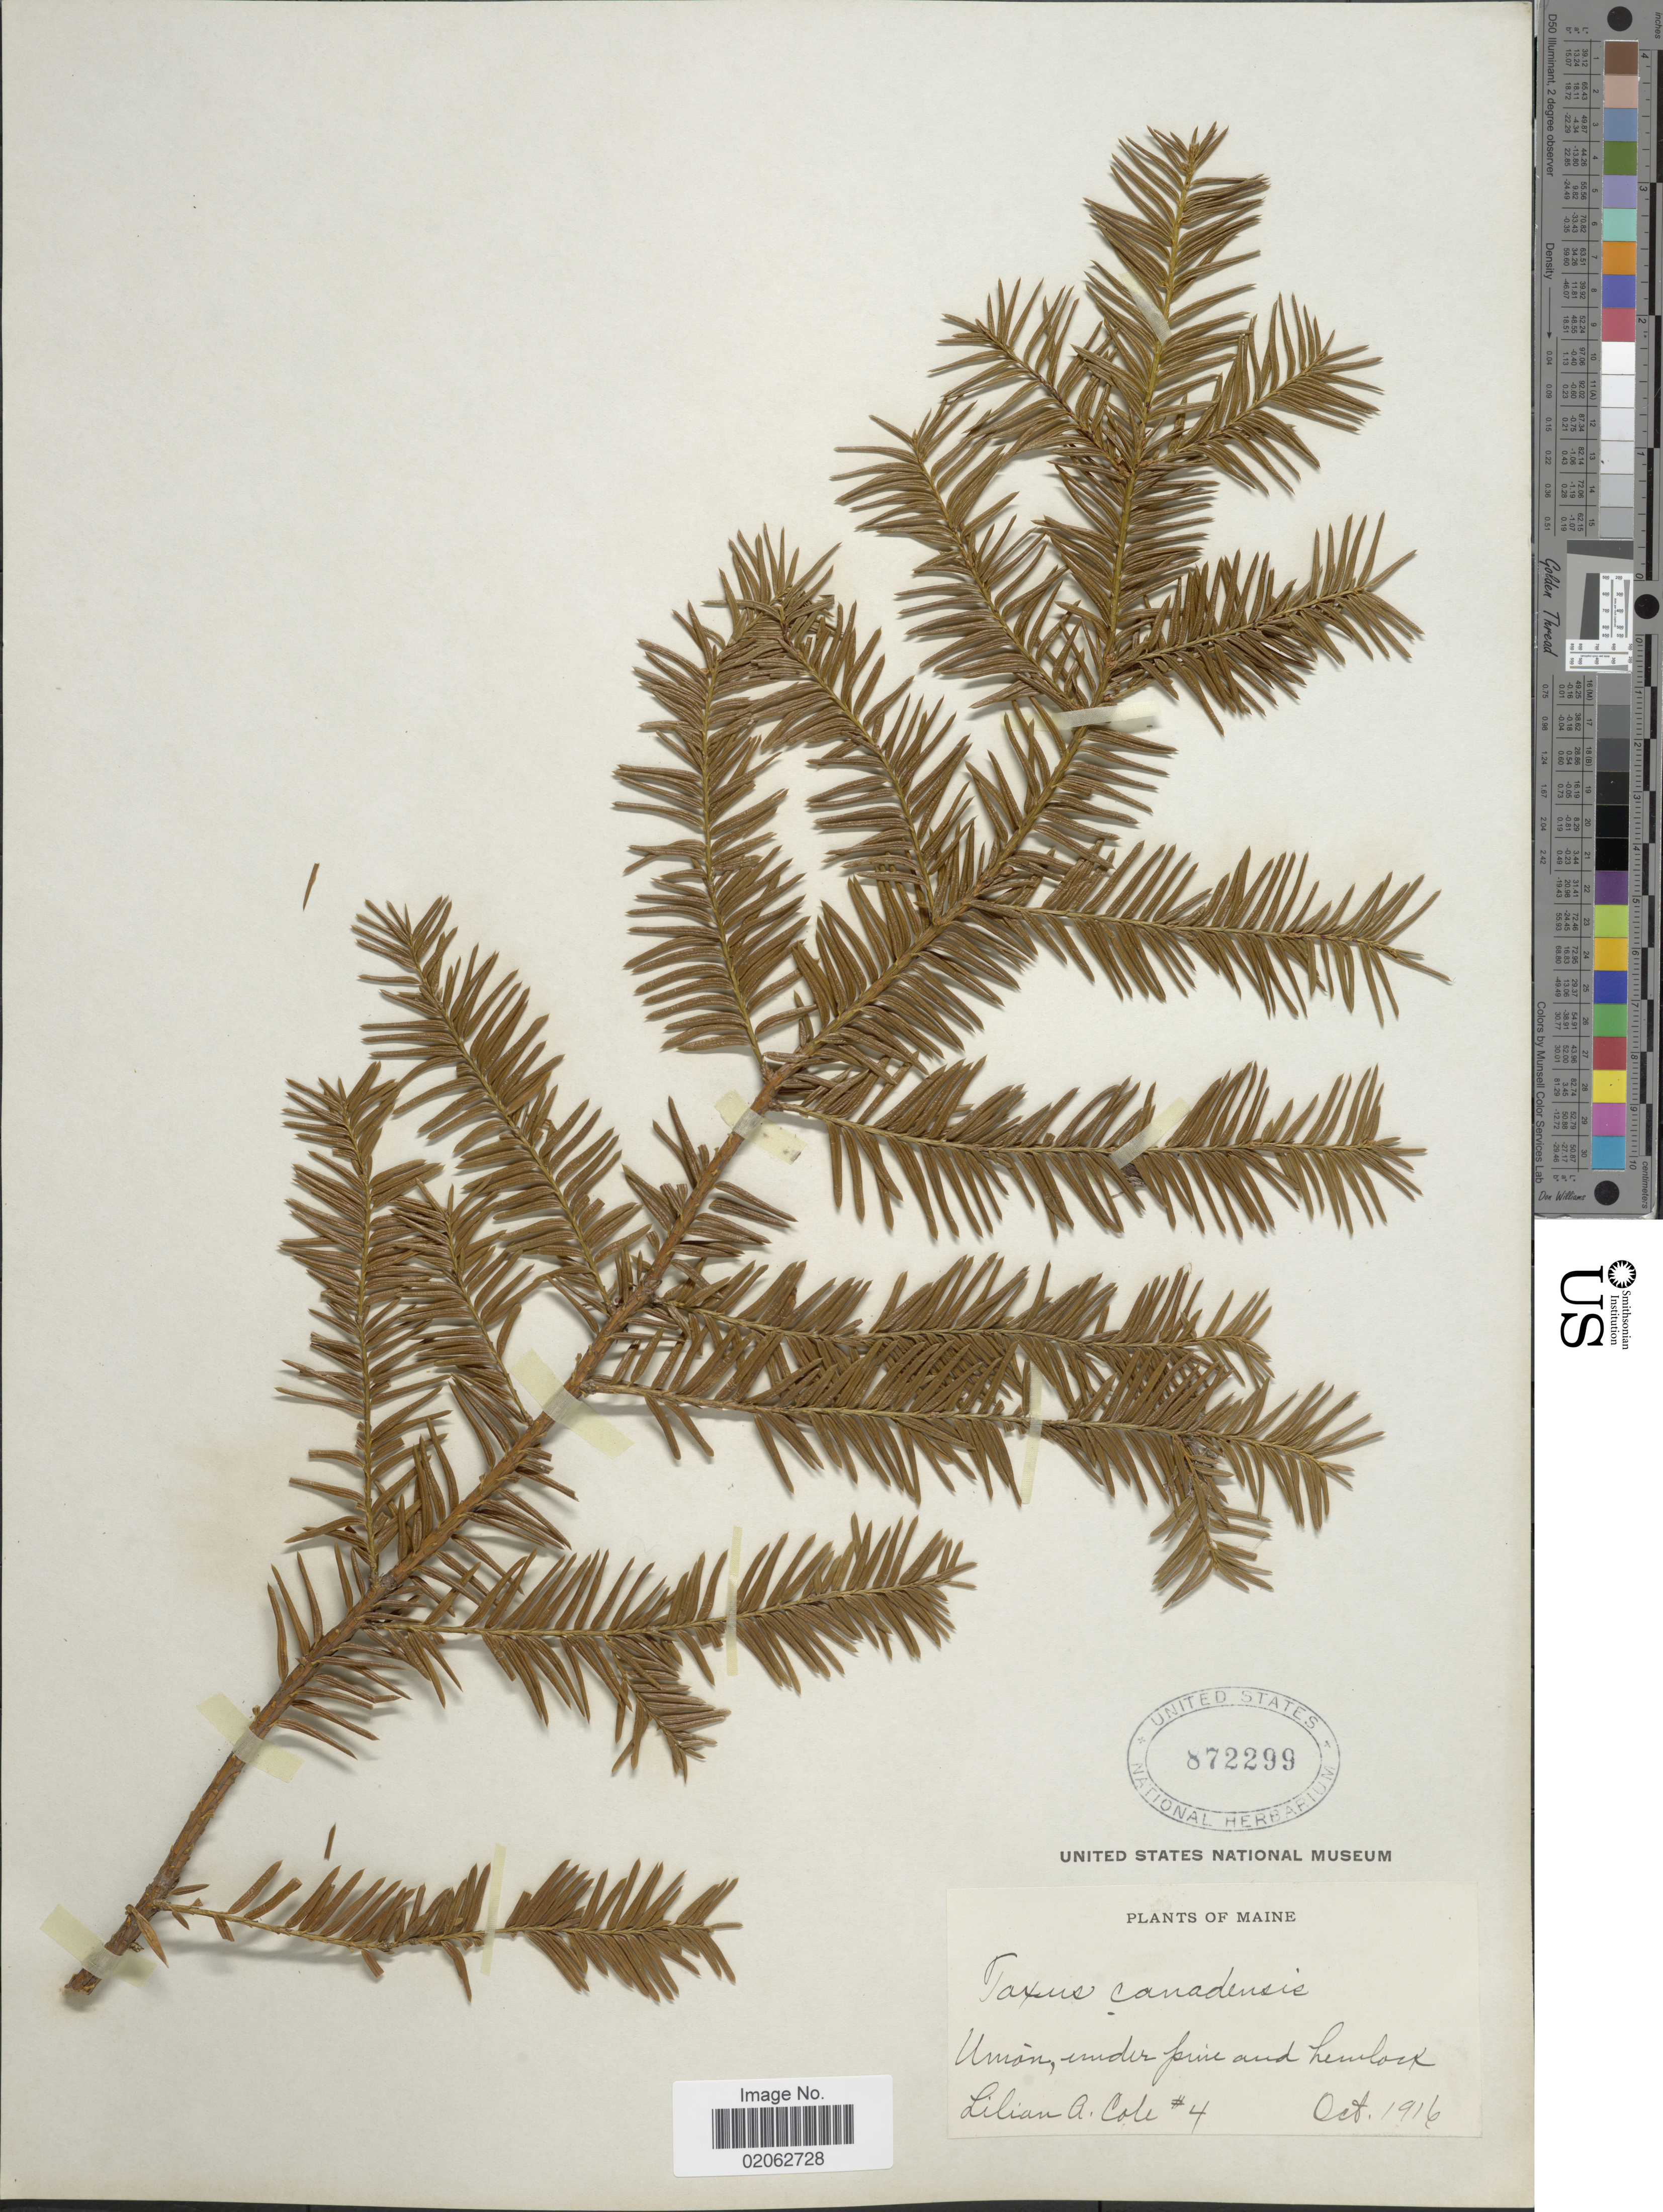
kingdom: Plantae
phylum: Tracheophyta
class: Pinopsida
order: Pinales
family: Taxaceae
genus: Taxus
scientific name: Taxus canadensis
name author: Marshall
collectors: L. A. Cole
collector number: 4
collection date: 1916-10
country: United States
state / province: Maine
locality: Umon, under pine and Hemlock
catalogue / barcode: US 872299